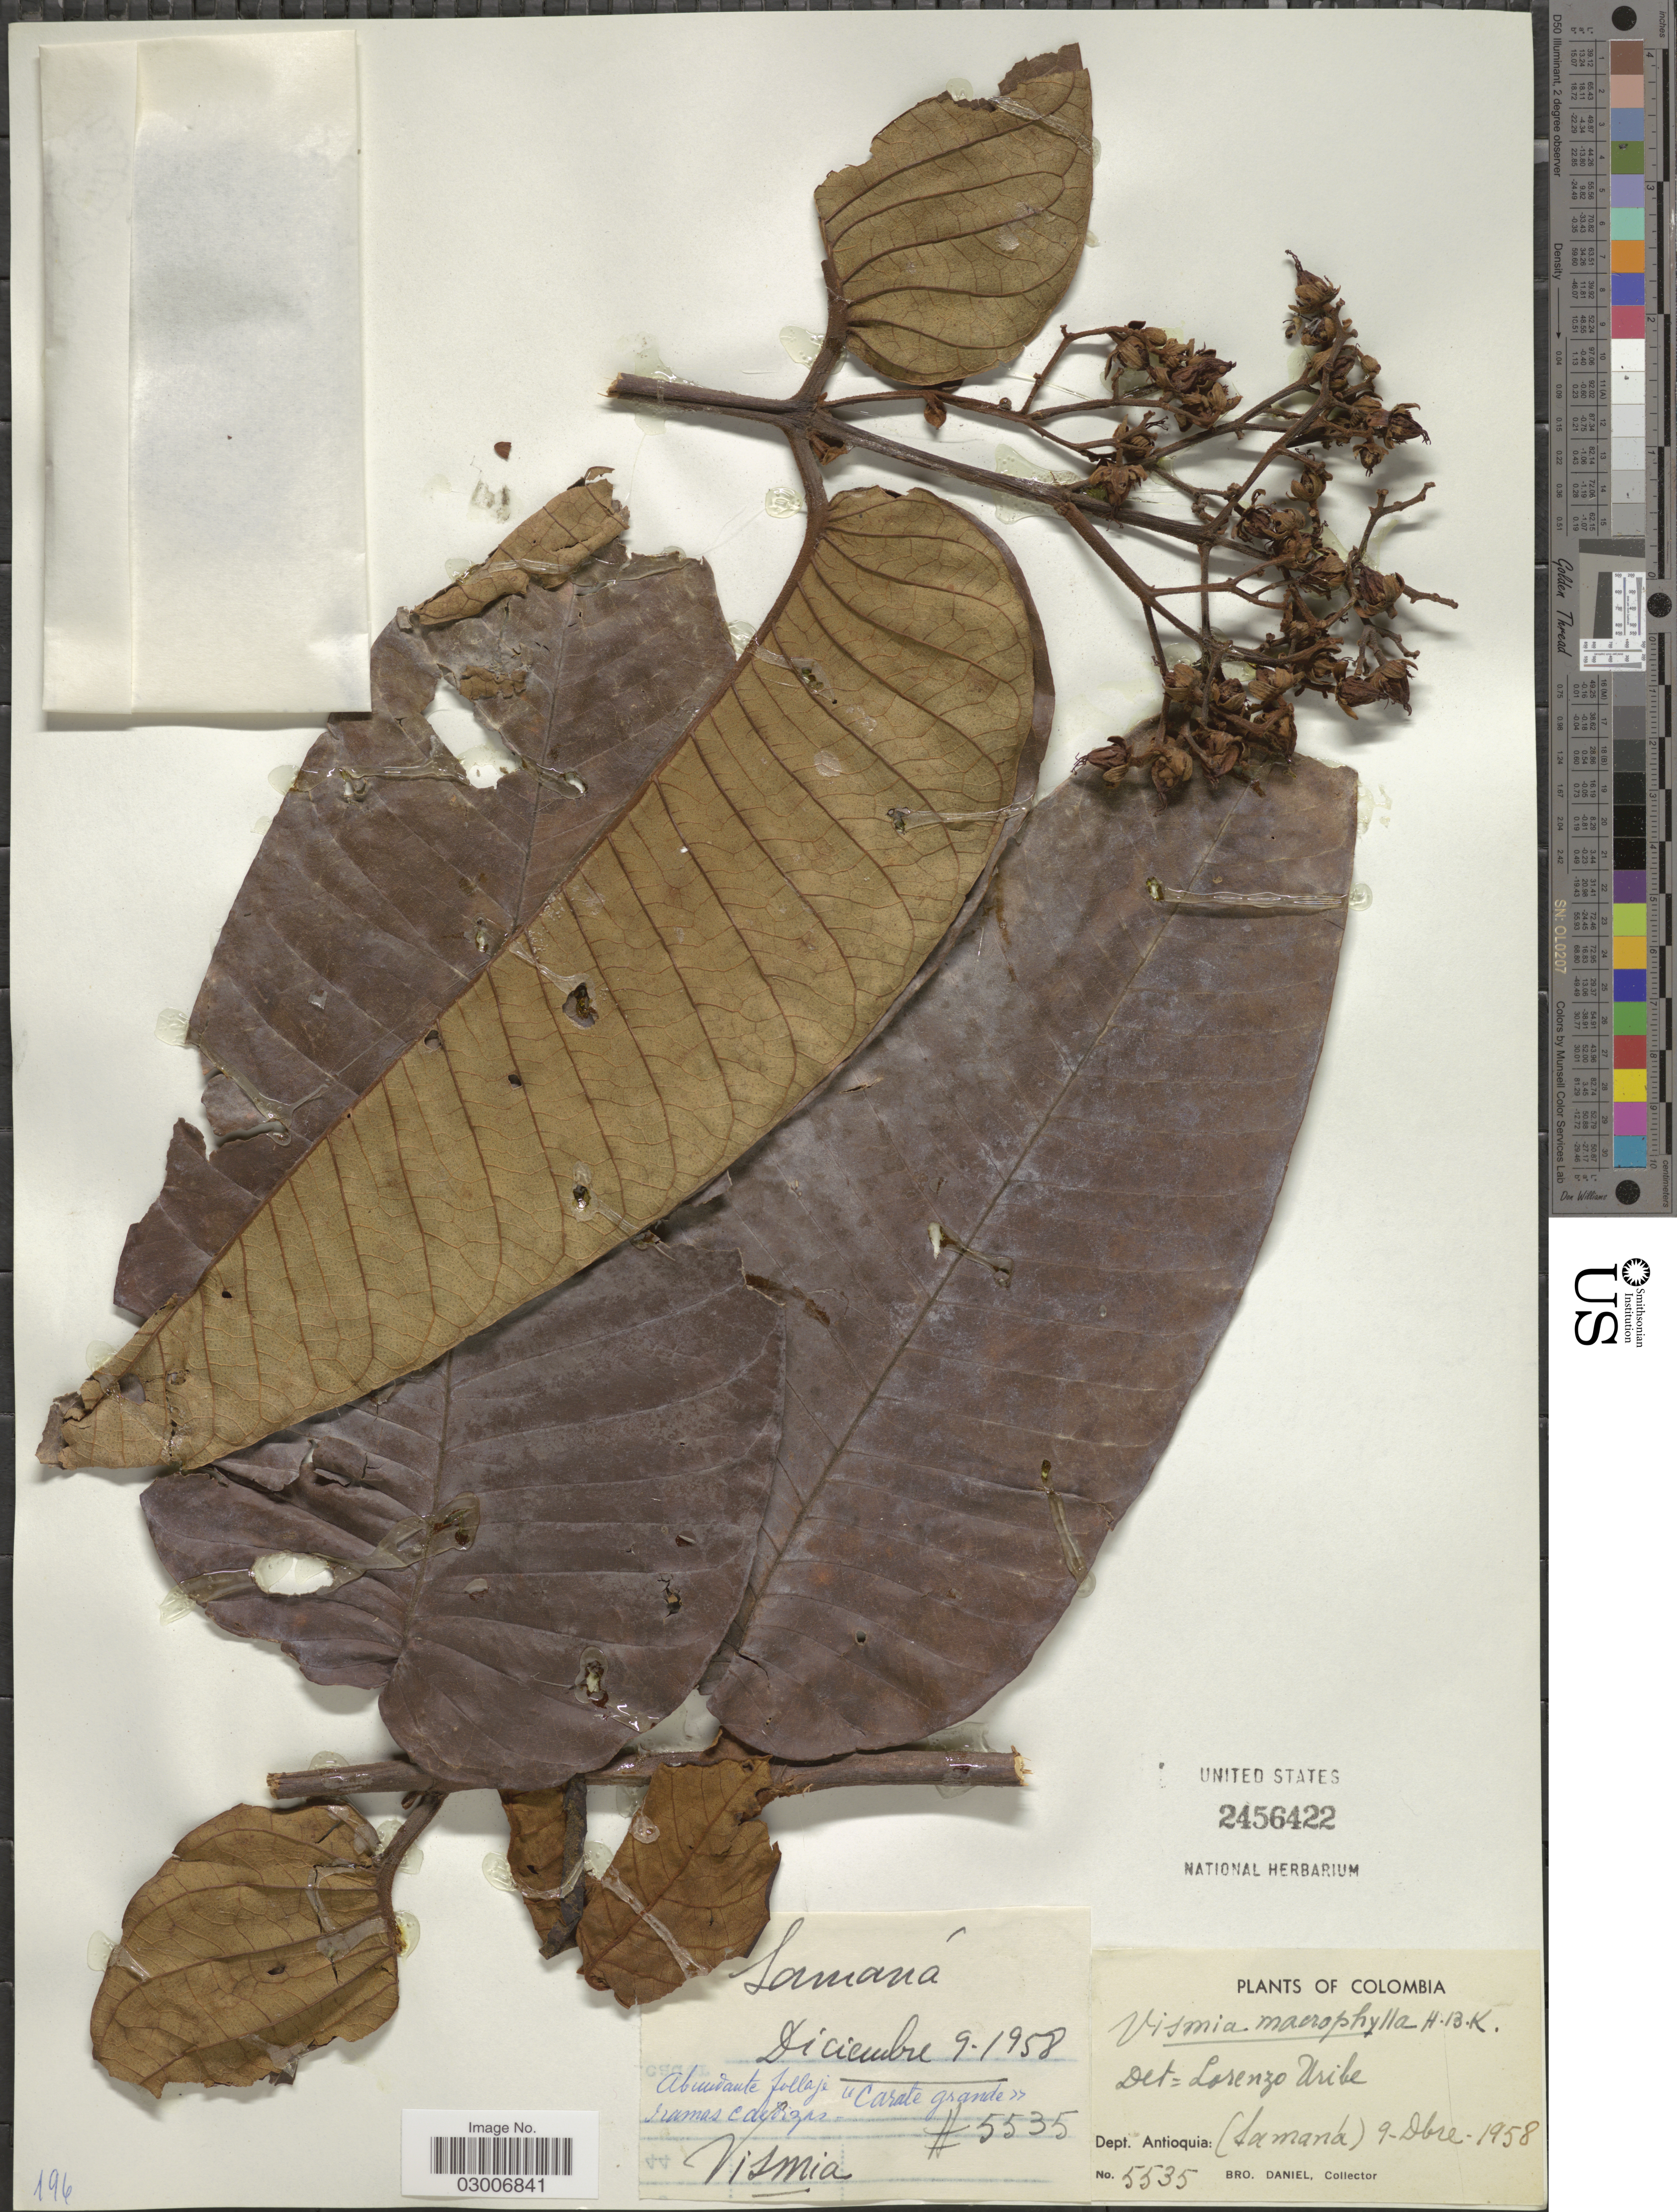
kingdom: Plantae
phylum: Tracheophyta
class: Magnoliopsida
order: Malpighiales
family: Hypericaceae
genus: Vismia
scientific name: Vismia macrophylla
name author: Kunth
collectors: Bro. Daniel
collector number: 5535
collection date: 1958-12-09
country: Colombia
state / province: Antioquia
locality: Dept. Antioquia: (Samaná).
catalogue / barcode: US 2456422